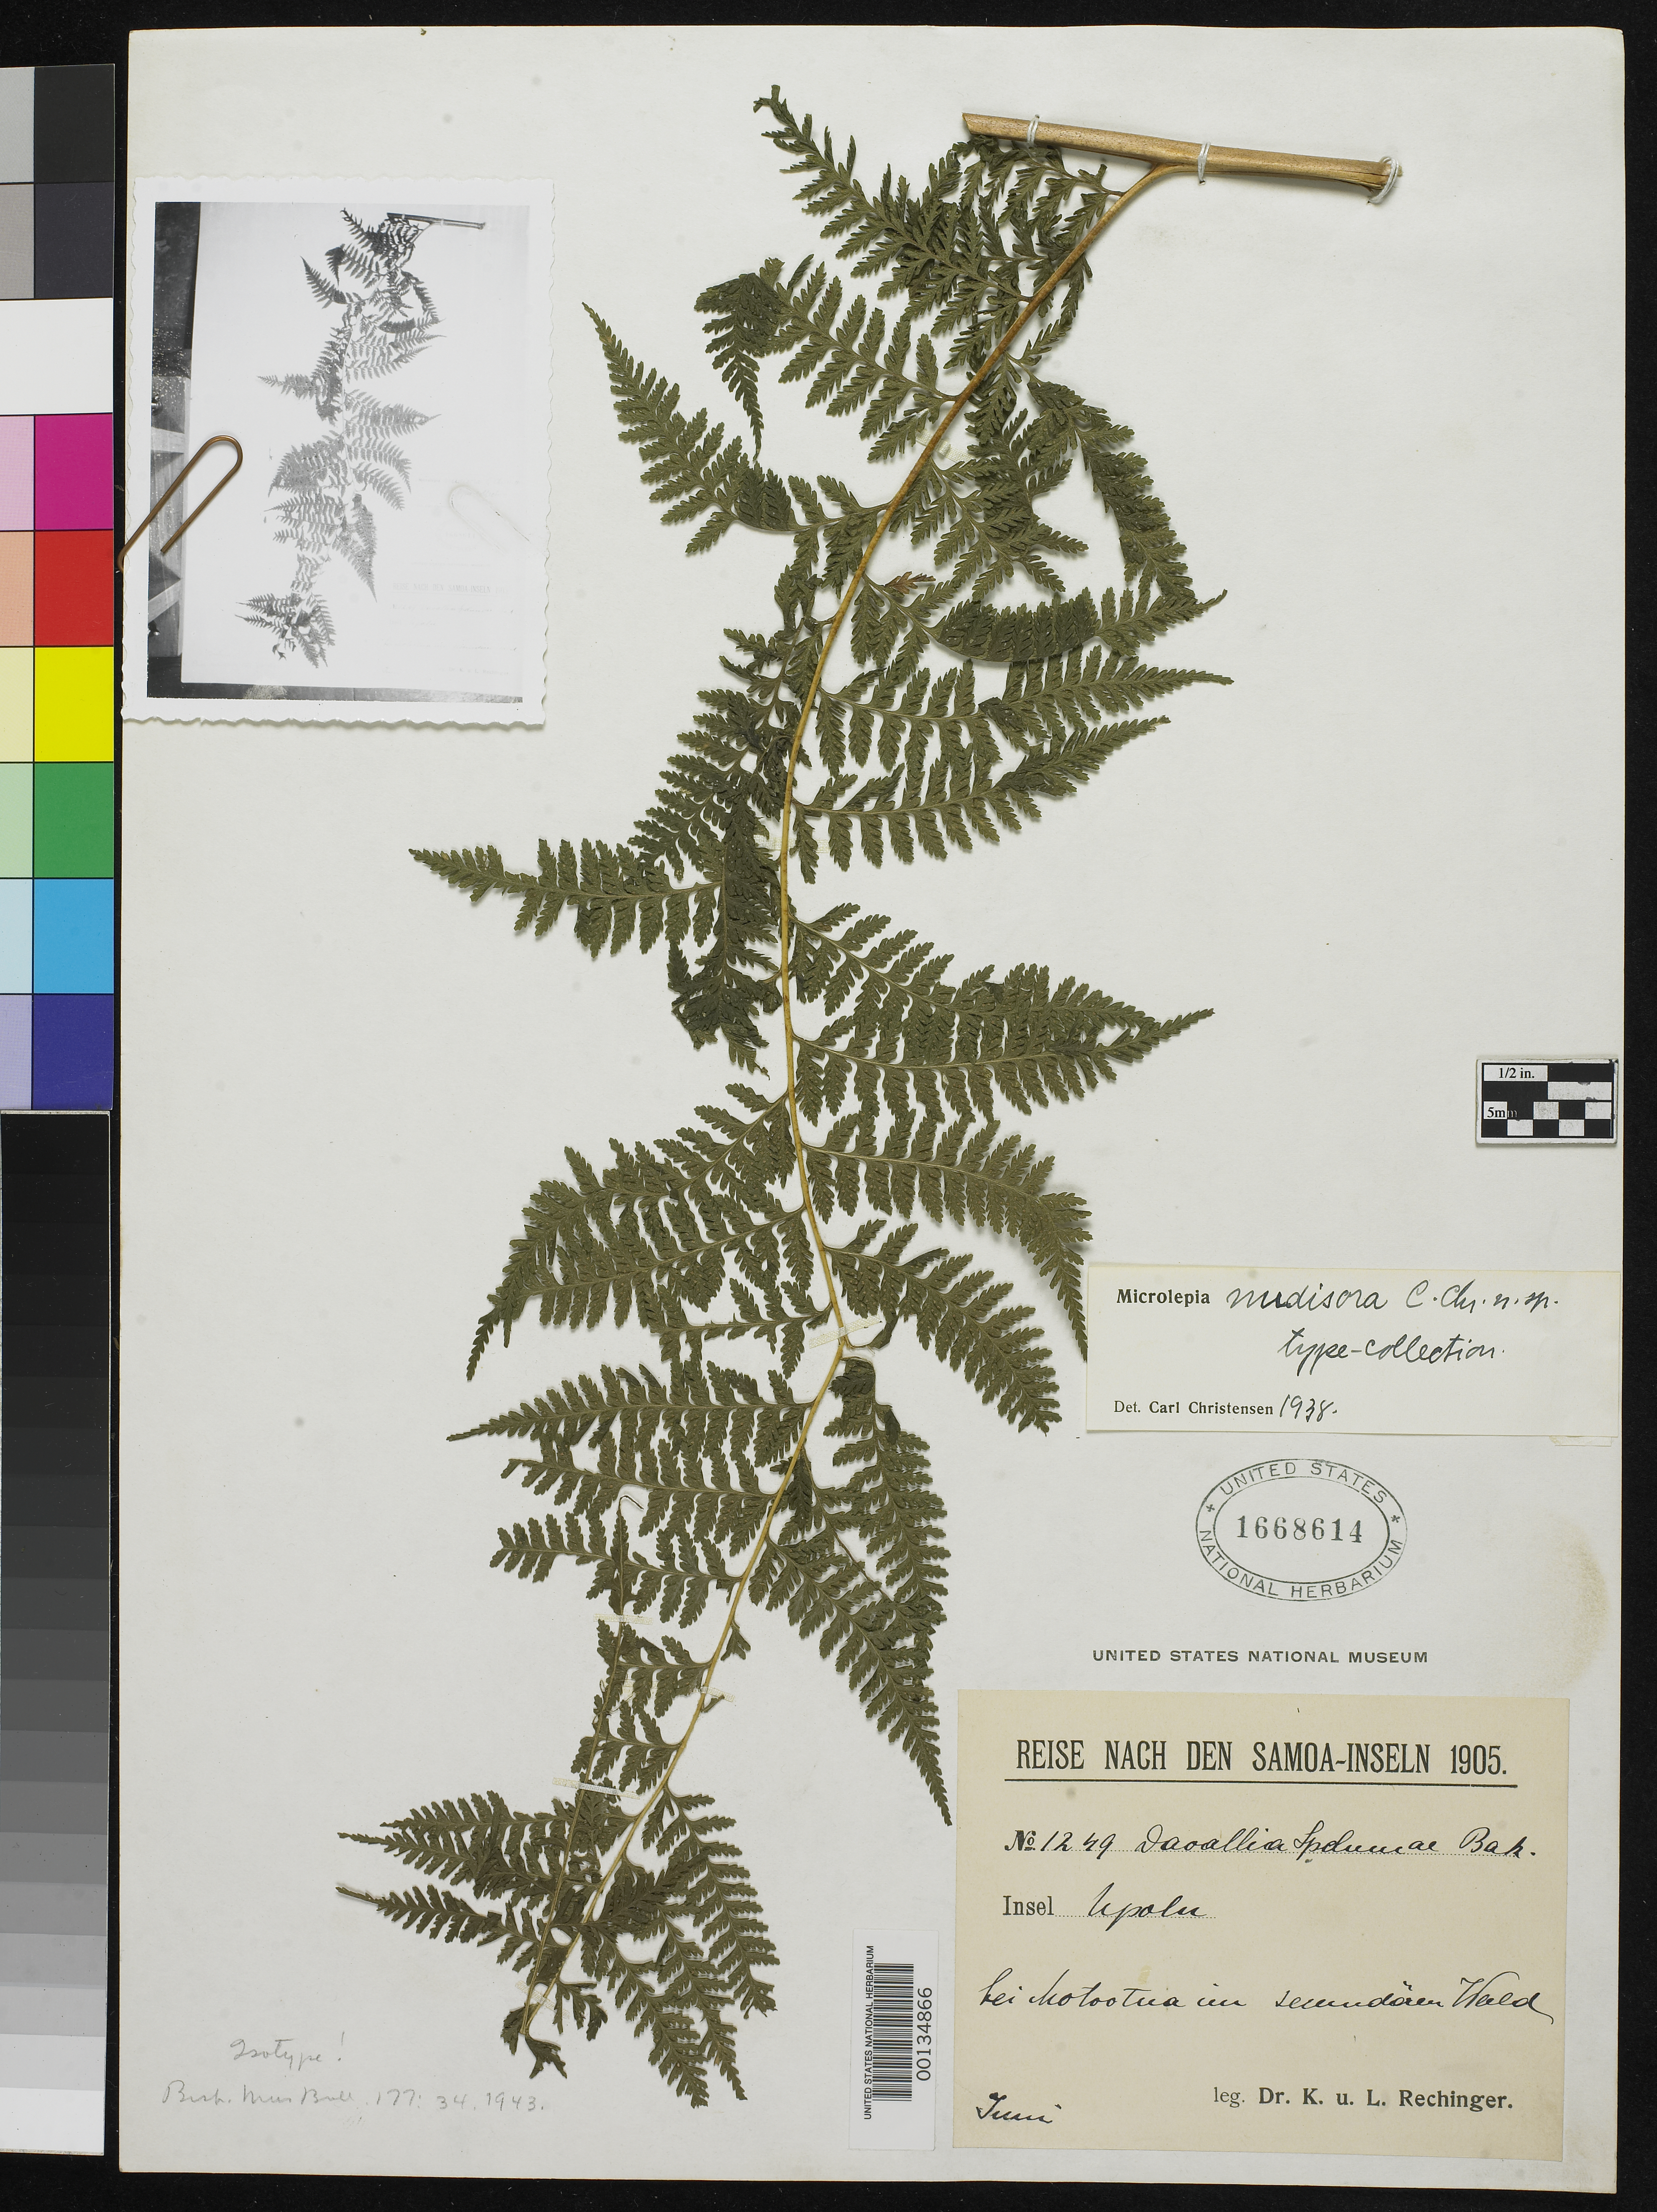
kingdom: Plantae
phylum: Tracheophyta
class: Polypodiopsida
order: Polypodiales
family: Dennstaedtiaceae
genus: Microlepia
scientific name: Microlepia nudisora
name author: C. Chr.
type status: Isotype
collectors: K. Rechinger & L. Rechinger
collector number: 1249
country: American Samoa / Samoa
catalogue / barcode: US 1668614